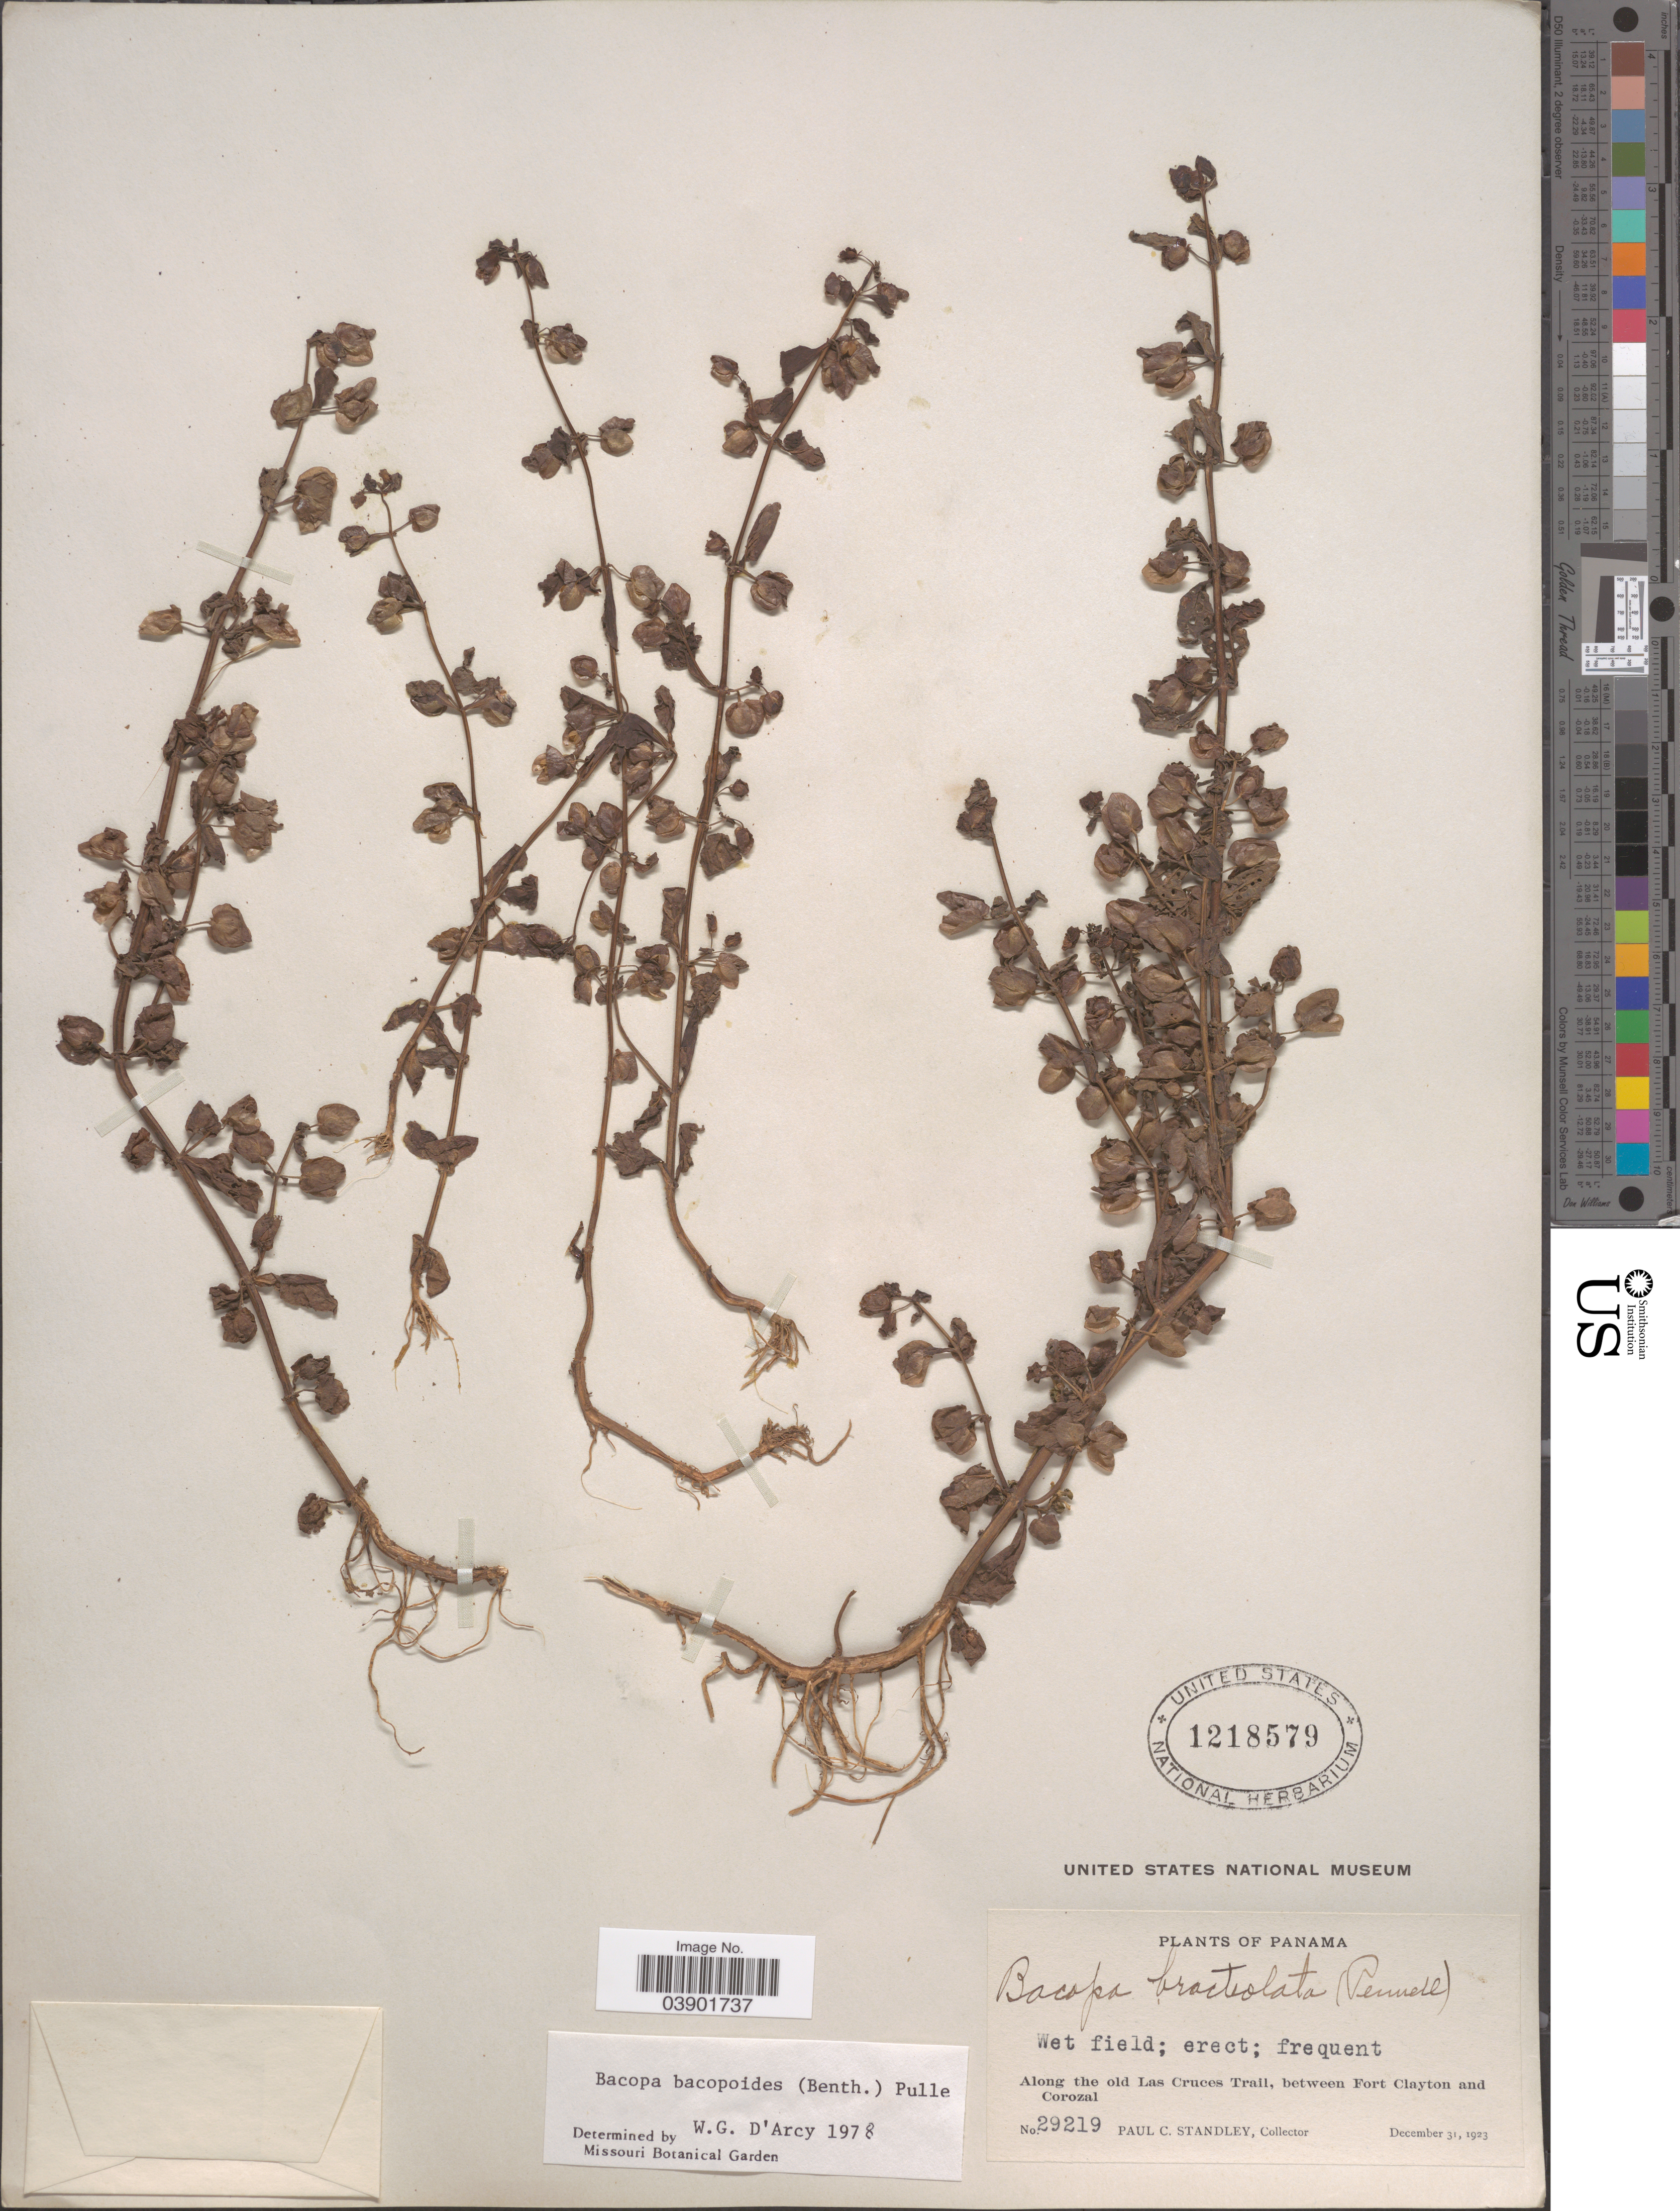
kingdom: Plantae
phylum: Tracheophyta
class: Magnoliopsida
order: Lamiales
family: Plantaginaceae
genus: Bacopa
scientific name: Bacopa bacopoides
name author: (Benth.) Pulle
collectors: P. C. Standley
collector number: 29219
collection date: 1923-12-31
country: Panama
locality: Along the old Las Cruces Trail, between Fort Clayton and Corozal.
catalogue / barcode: US 1218579